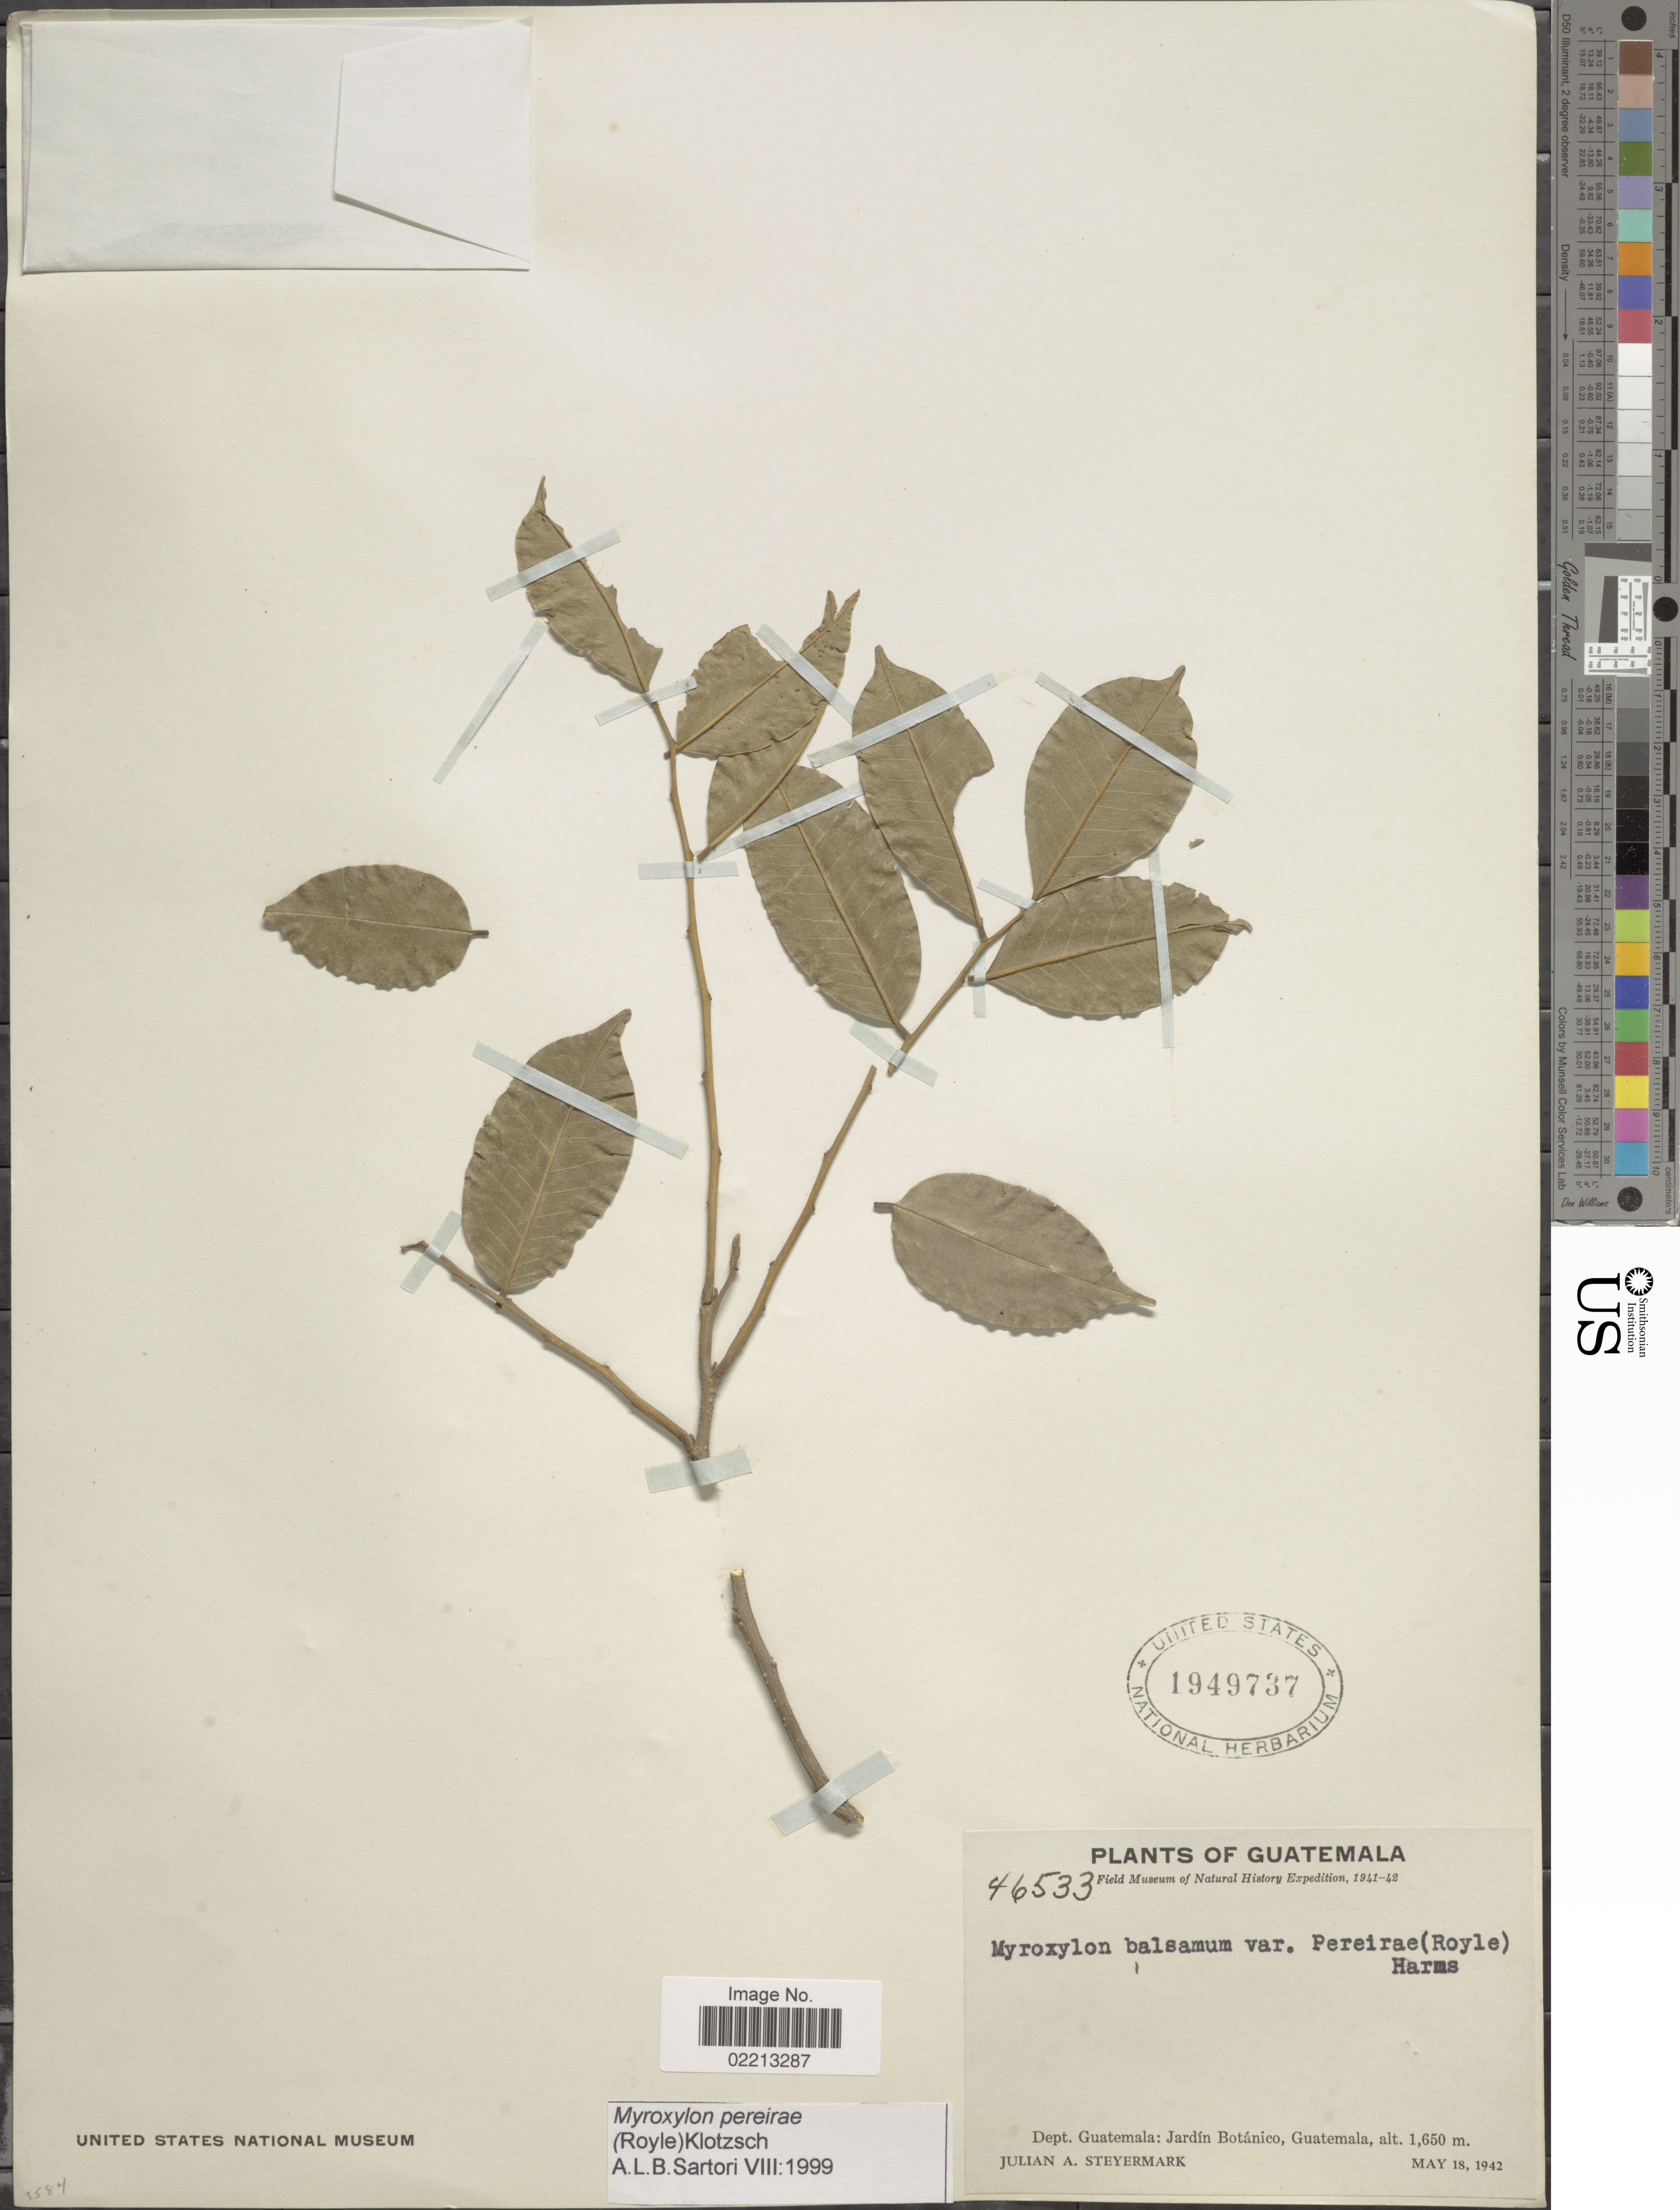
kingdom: Plantae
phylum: Tracheophyta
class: Magnoliopsida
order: Fabales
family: Fabaceae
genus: Myroxylon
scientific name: Myroxylon pereirae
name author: (Royle) Klotzsch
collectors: J. Steyermark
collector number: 46533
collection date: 1942-05-18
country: Guatemala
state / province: Guatemala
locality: Jardin Botanico, Guatemala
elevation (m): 1650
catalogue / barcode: US 1949737